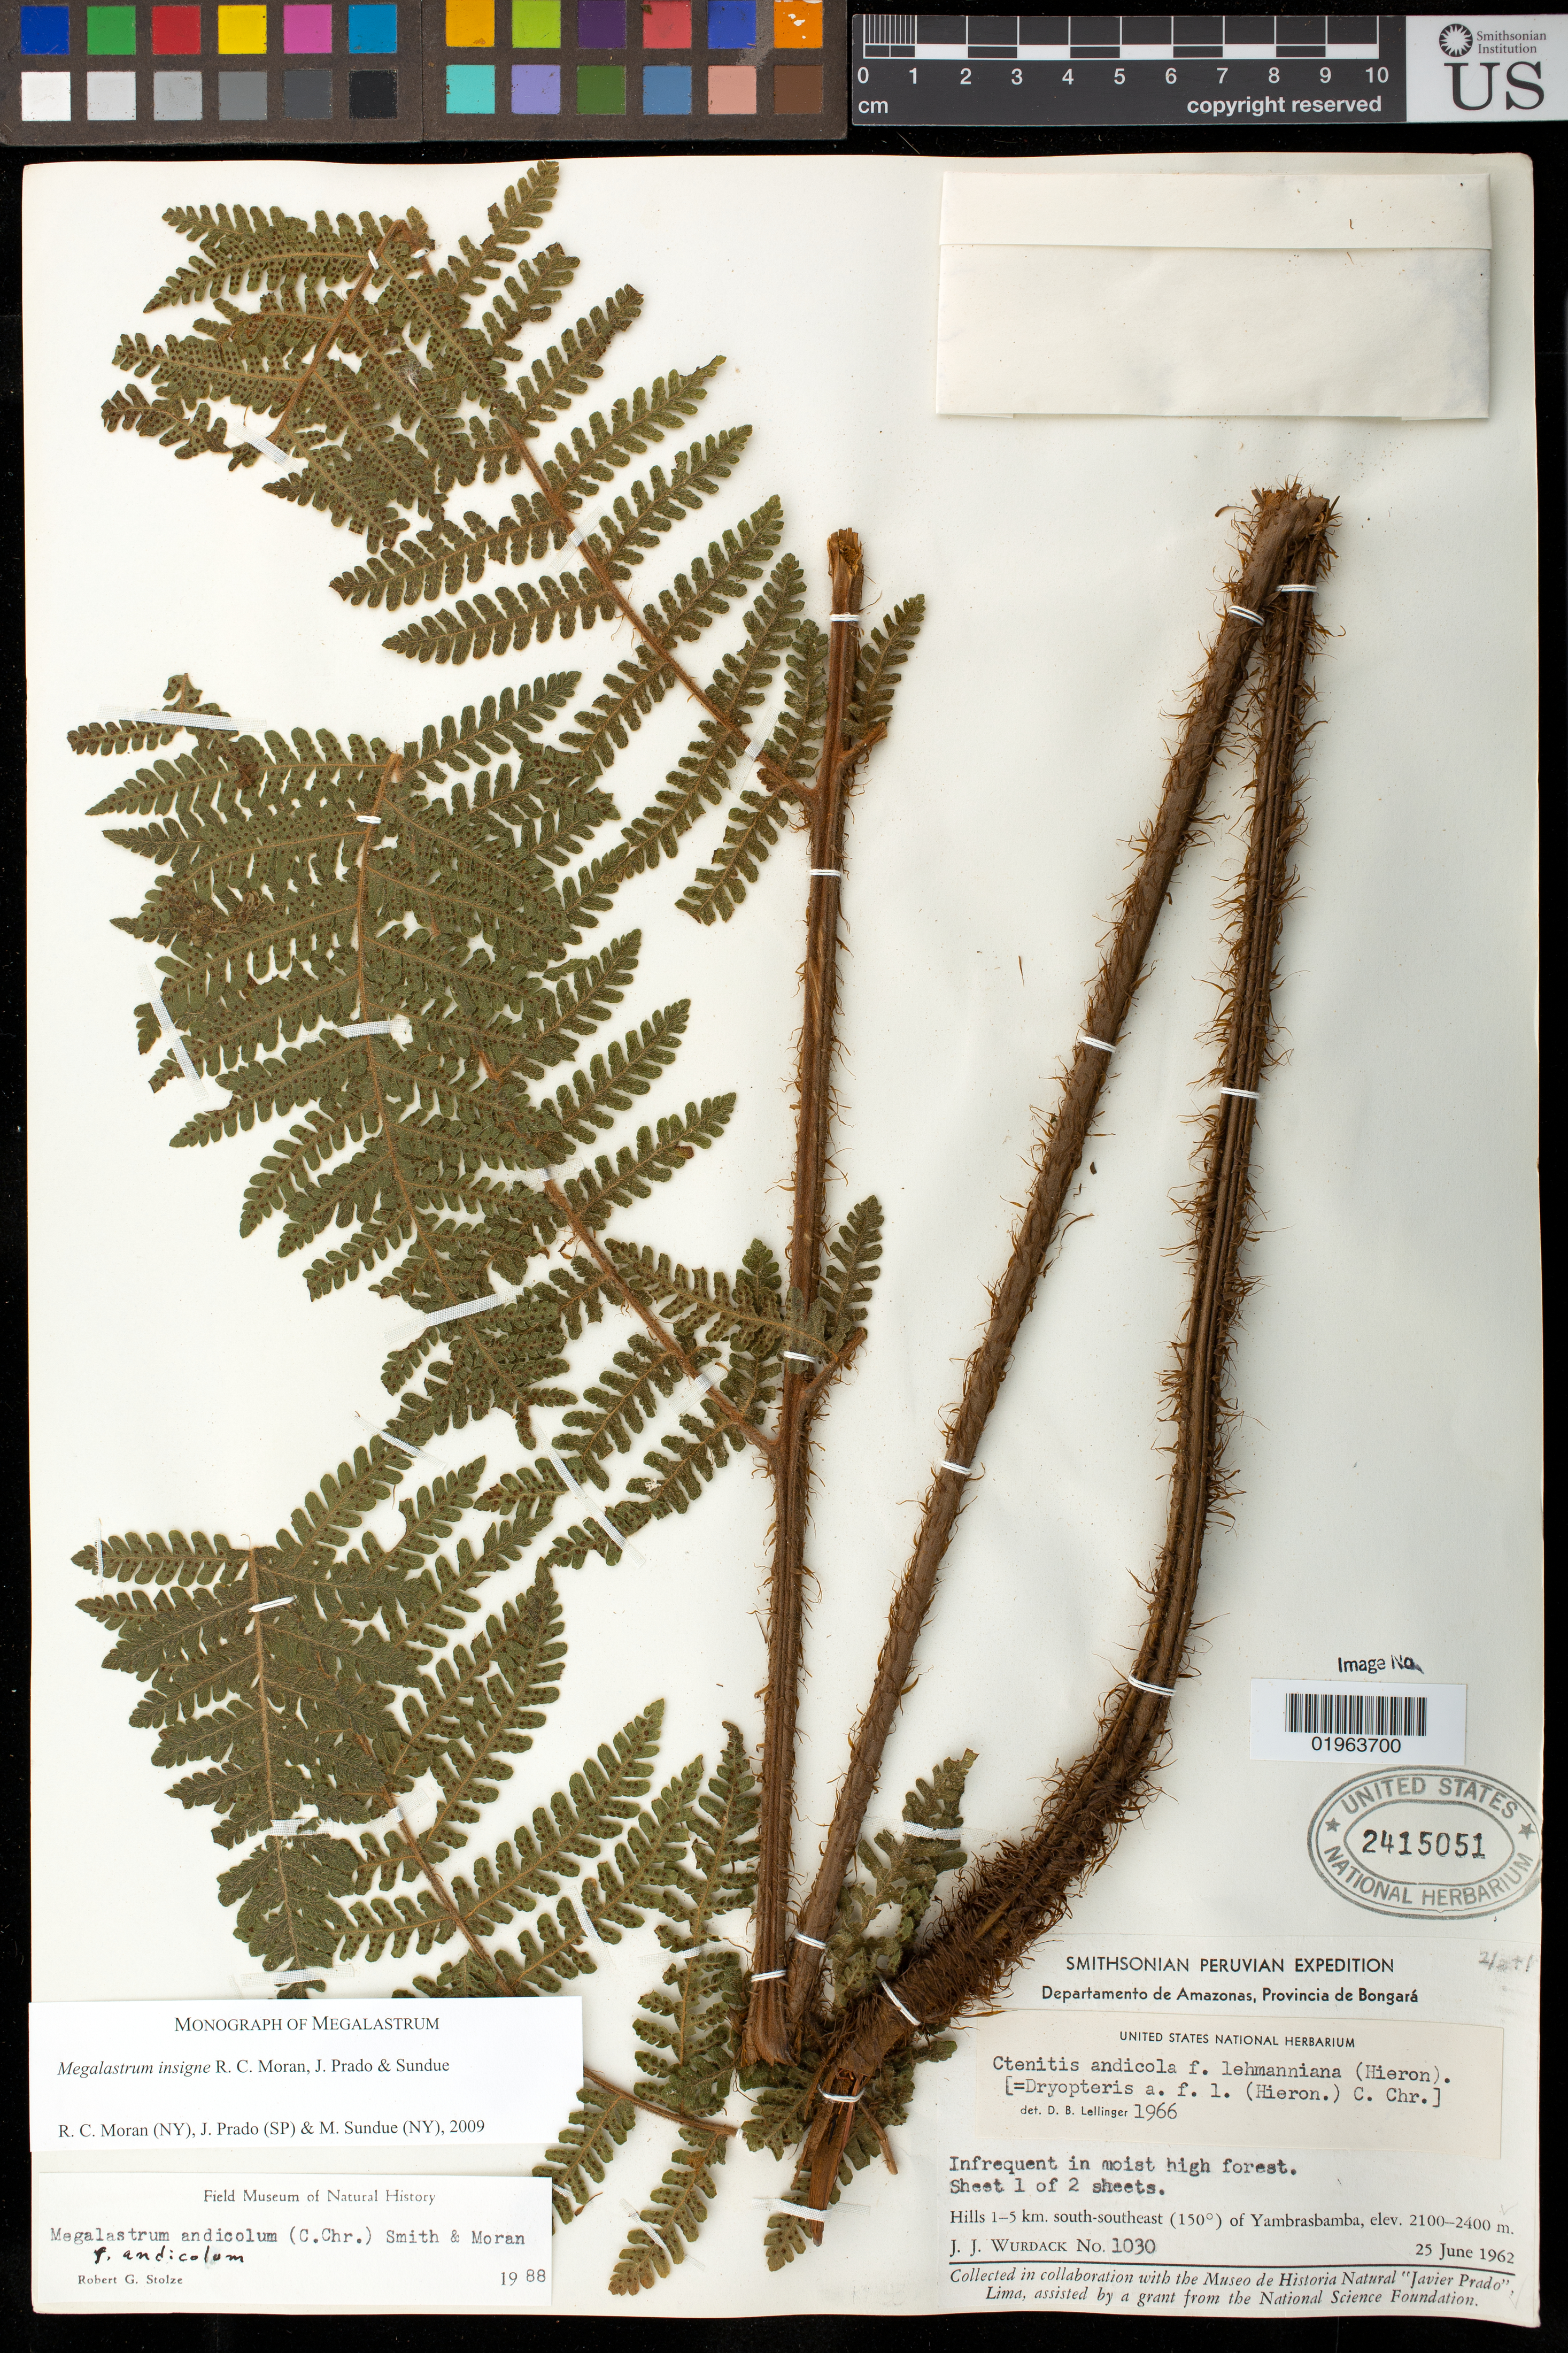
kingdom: Plantae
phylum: Tracheophyta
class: Polypodiopsida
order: Polypodiales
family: Dryopteridaceae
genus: Megalastrum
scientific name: Megalastrum insigne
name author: R.C. Moran et al.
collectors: J. J. Wurdack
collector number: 1030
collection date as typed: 25 Jun 1962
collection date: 1962-06-25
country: Peru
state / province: Amazonas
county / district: Bongará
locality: hills 1 - 5 km SSE of Yambrasbamba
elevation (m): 2100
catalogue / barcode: US 2415051